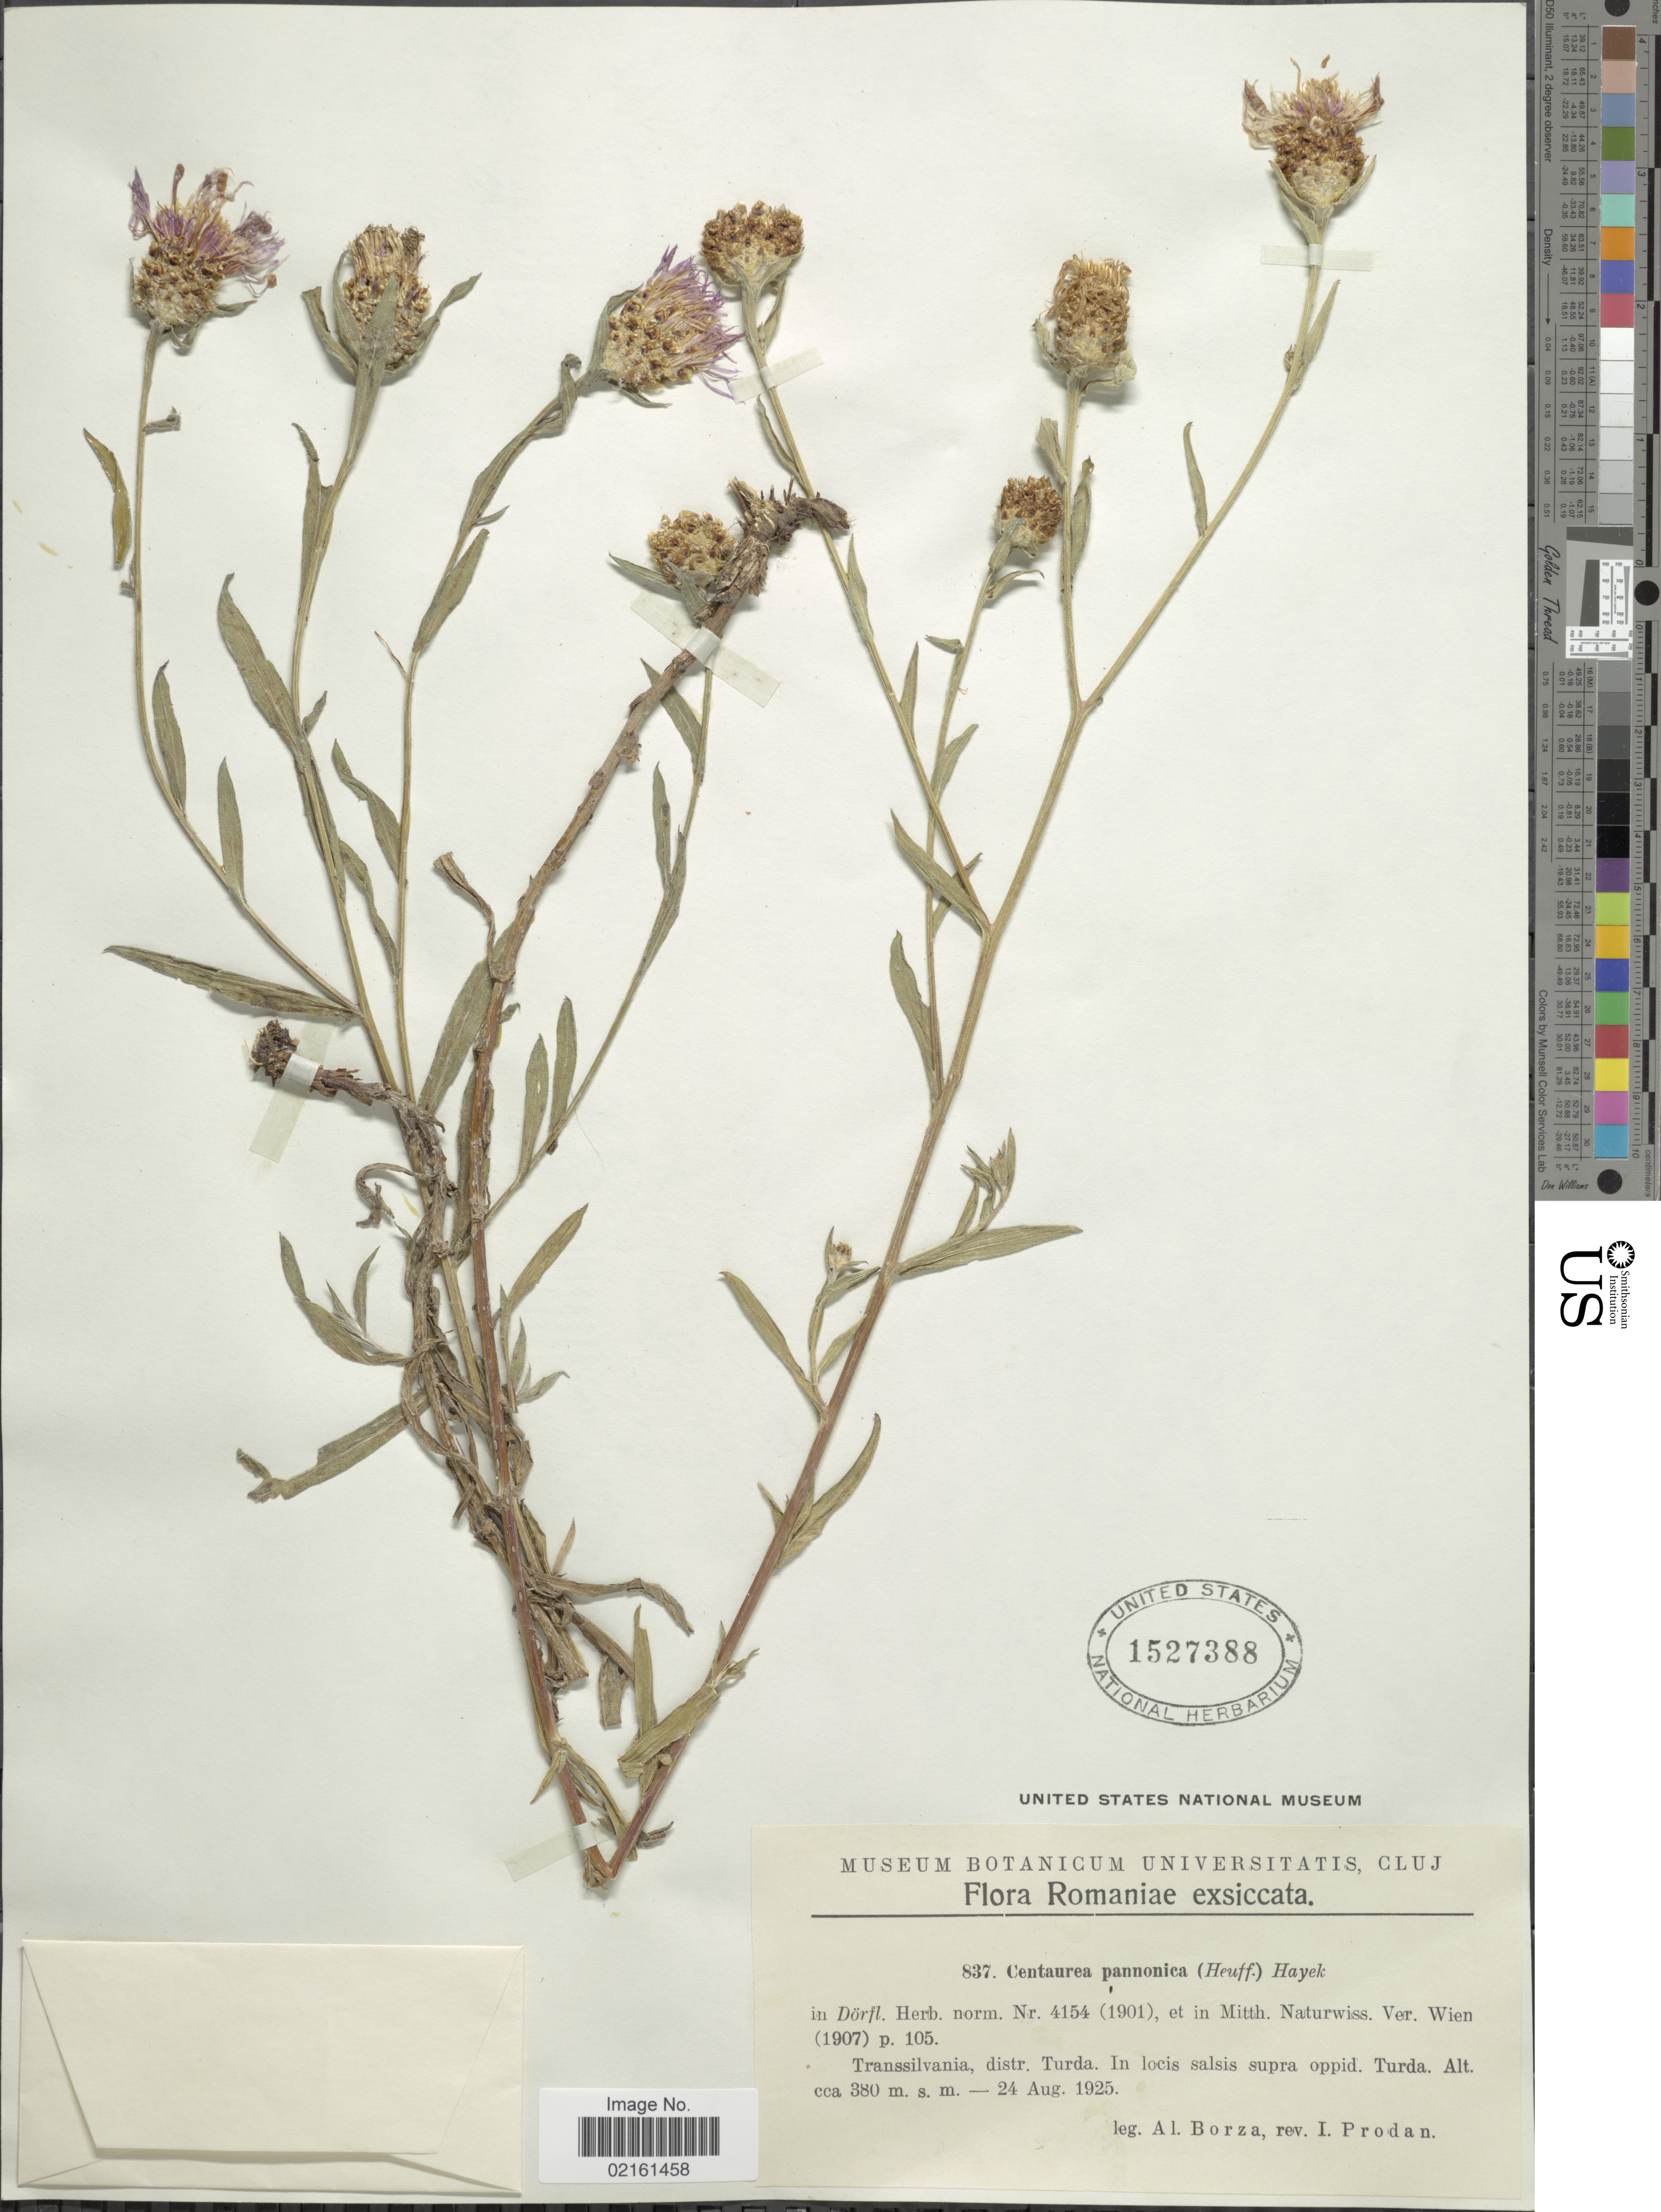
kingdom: Plantae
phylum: Tracheophyta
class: Magnoliopsida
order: Asterales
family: Asteraceae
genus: Centaurea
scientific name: Centaurea jacea subsp. angustifolia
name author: (DC.) Gremli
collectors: A. Borza & I. Prodán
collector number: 837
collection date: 1925-08-24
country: Romania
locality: Transsilvania, distr. Turda, oppid. Turda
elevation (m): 380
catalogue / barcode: US 1527388